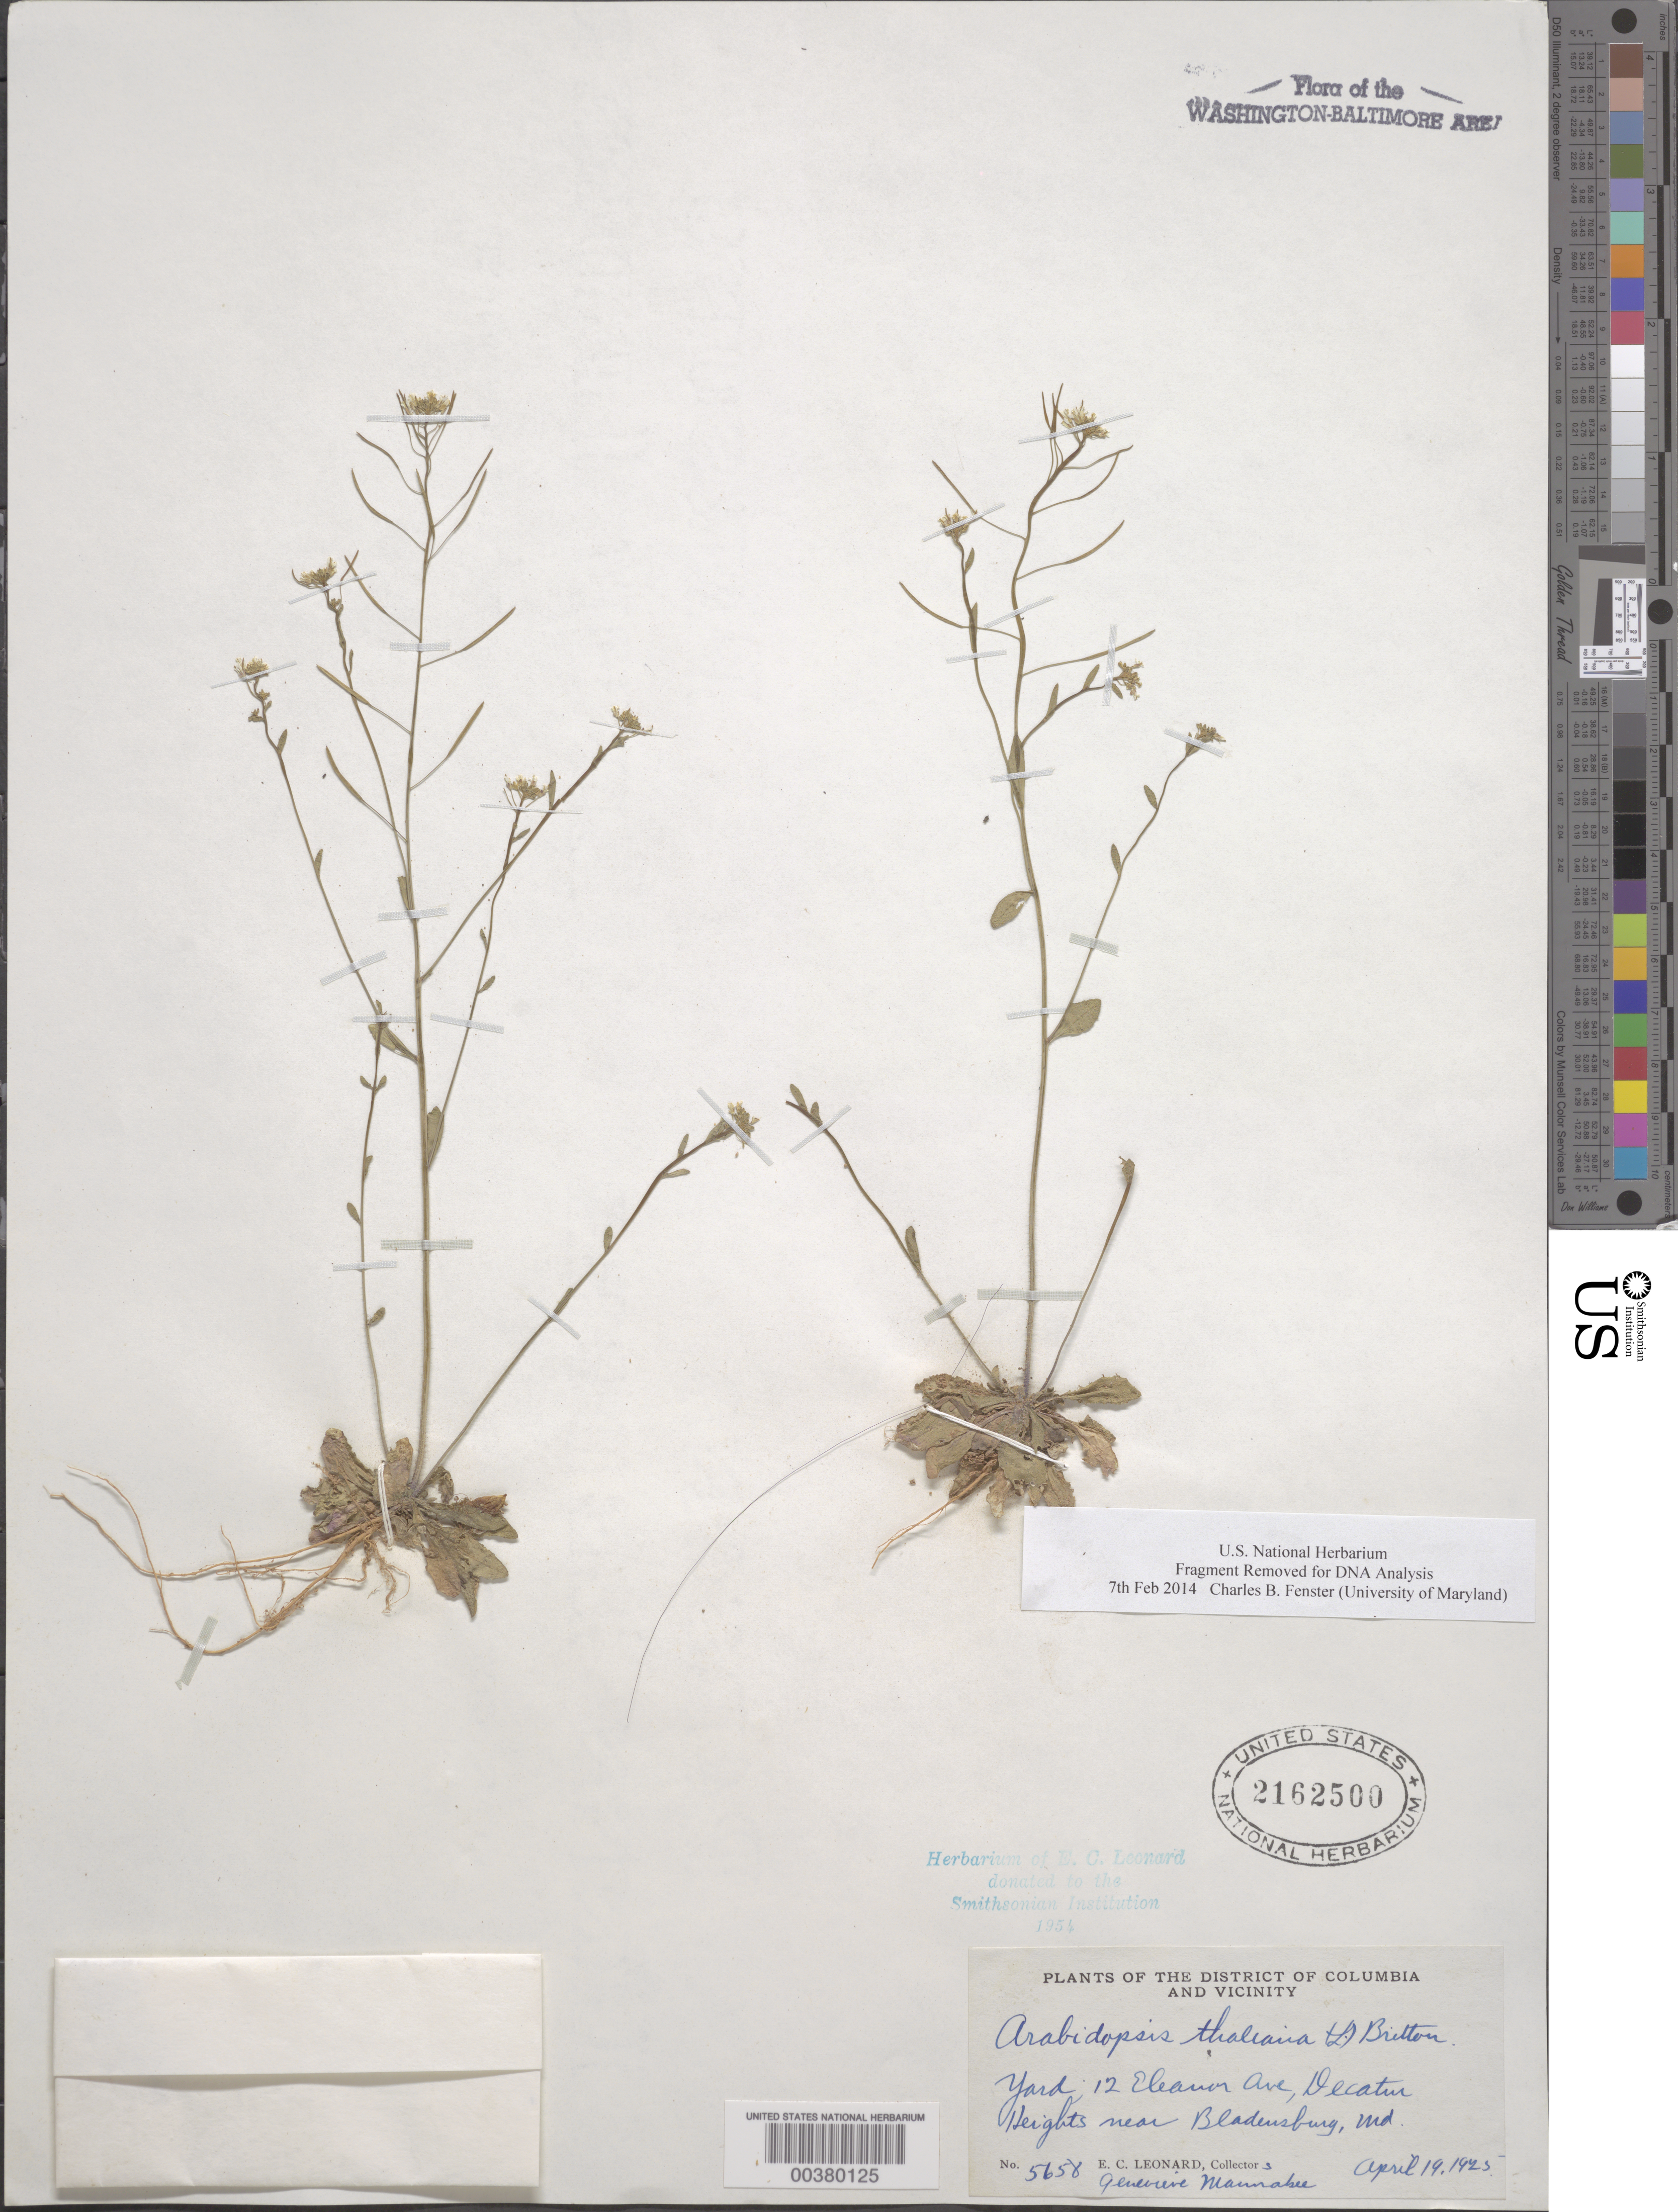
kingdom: Plantae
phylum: Tracheophyta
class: Magnoliopsida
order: Brassicales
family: Brassicaceae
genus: Arabidopsis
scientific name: Arabidopsis thaliana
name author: (L.) Heynh.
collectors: E. C. Leonard & G. Mannahee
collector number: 5658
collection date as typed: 19 Apr 1925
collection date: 1925-04-19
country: United States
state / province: Maryland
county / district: Prince George's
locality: Decatur Heights, Bladensburg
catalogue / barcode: US 2162500